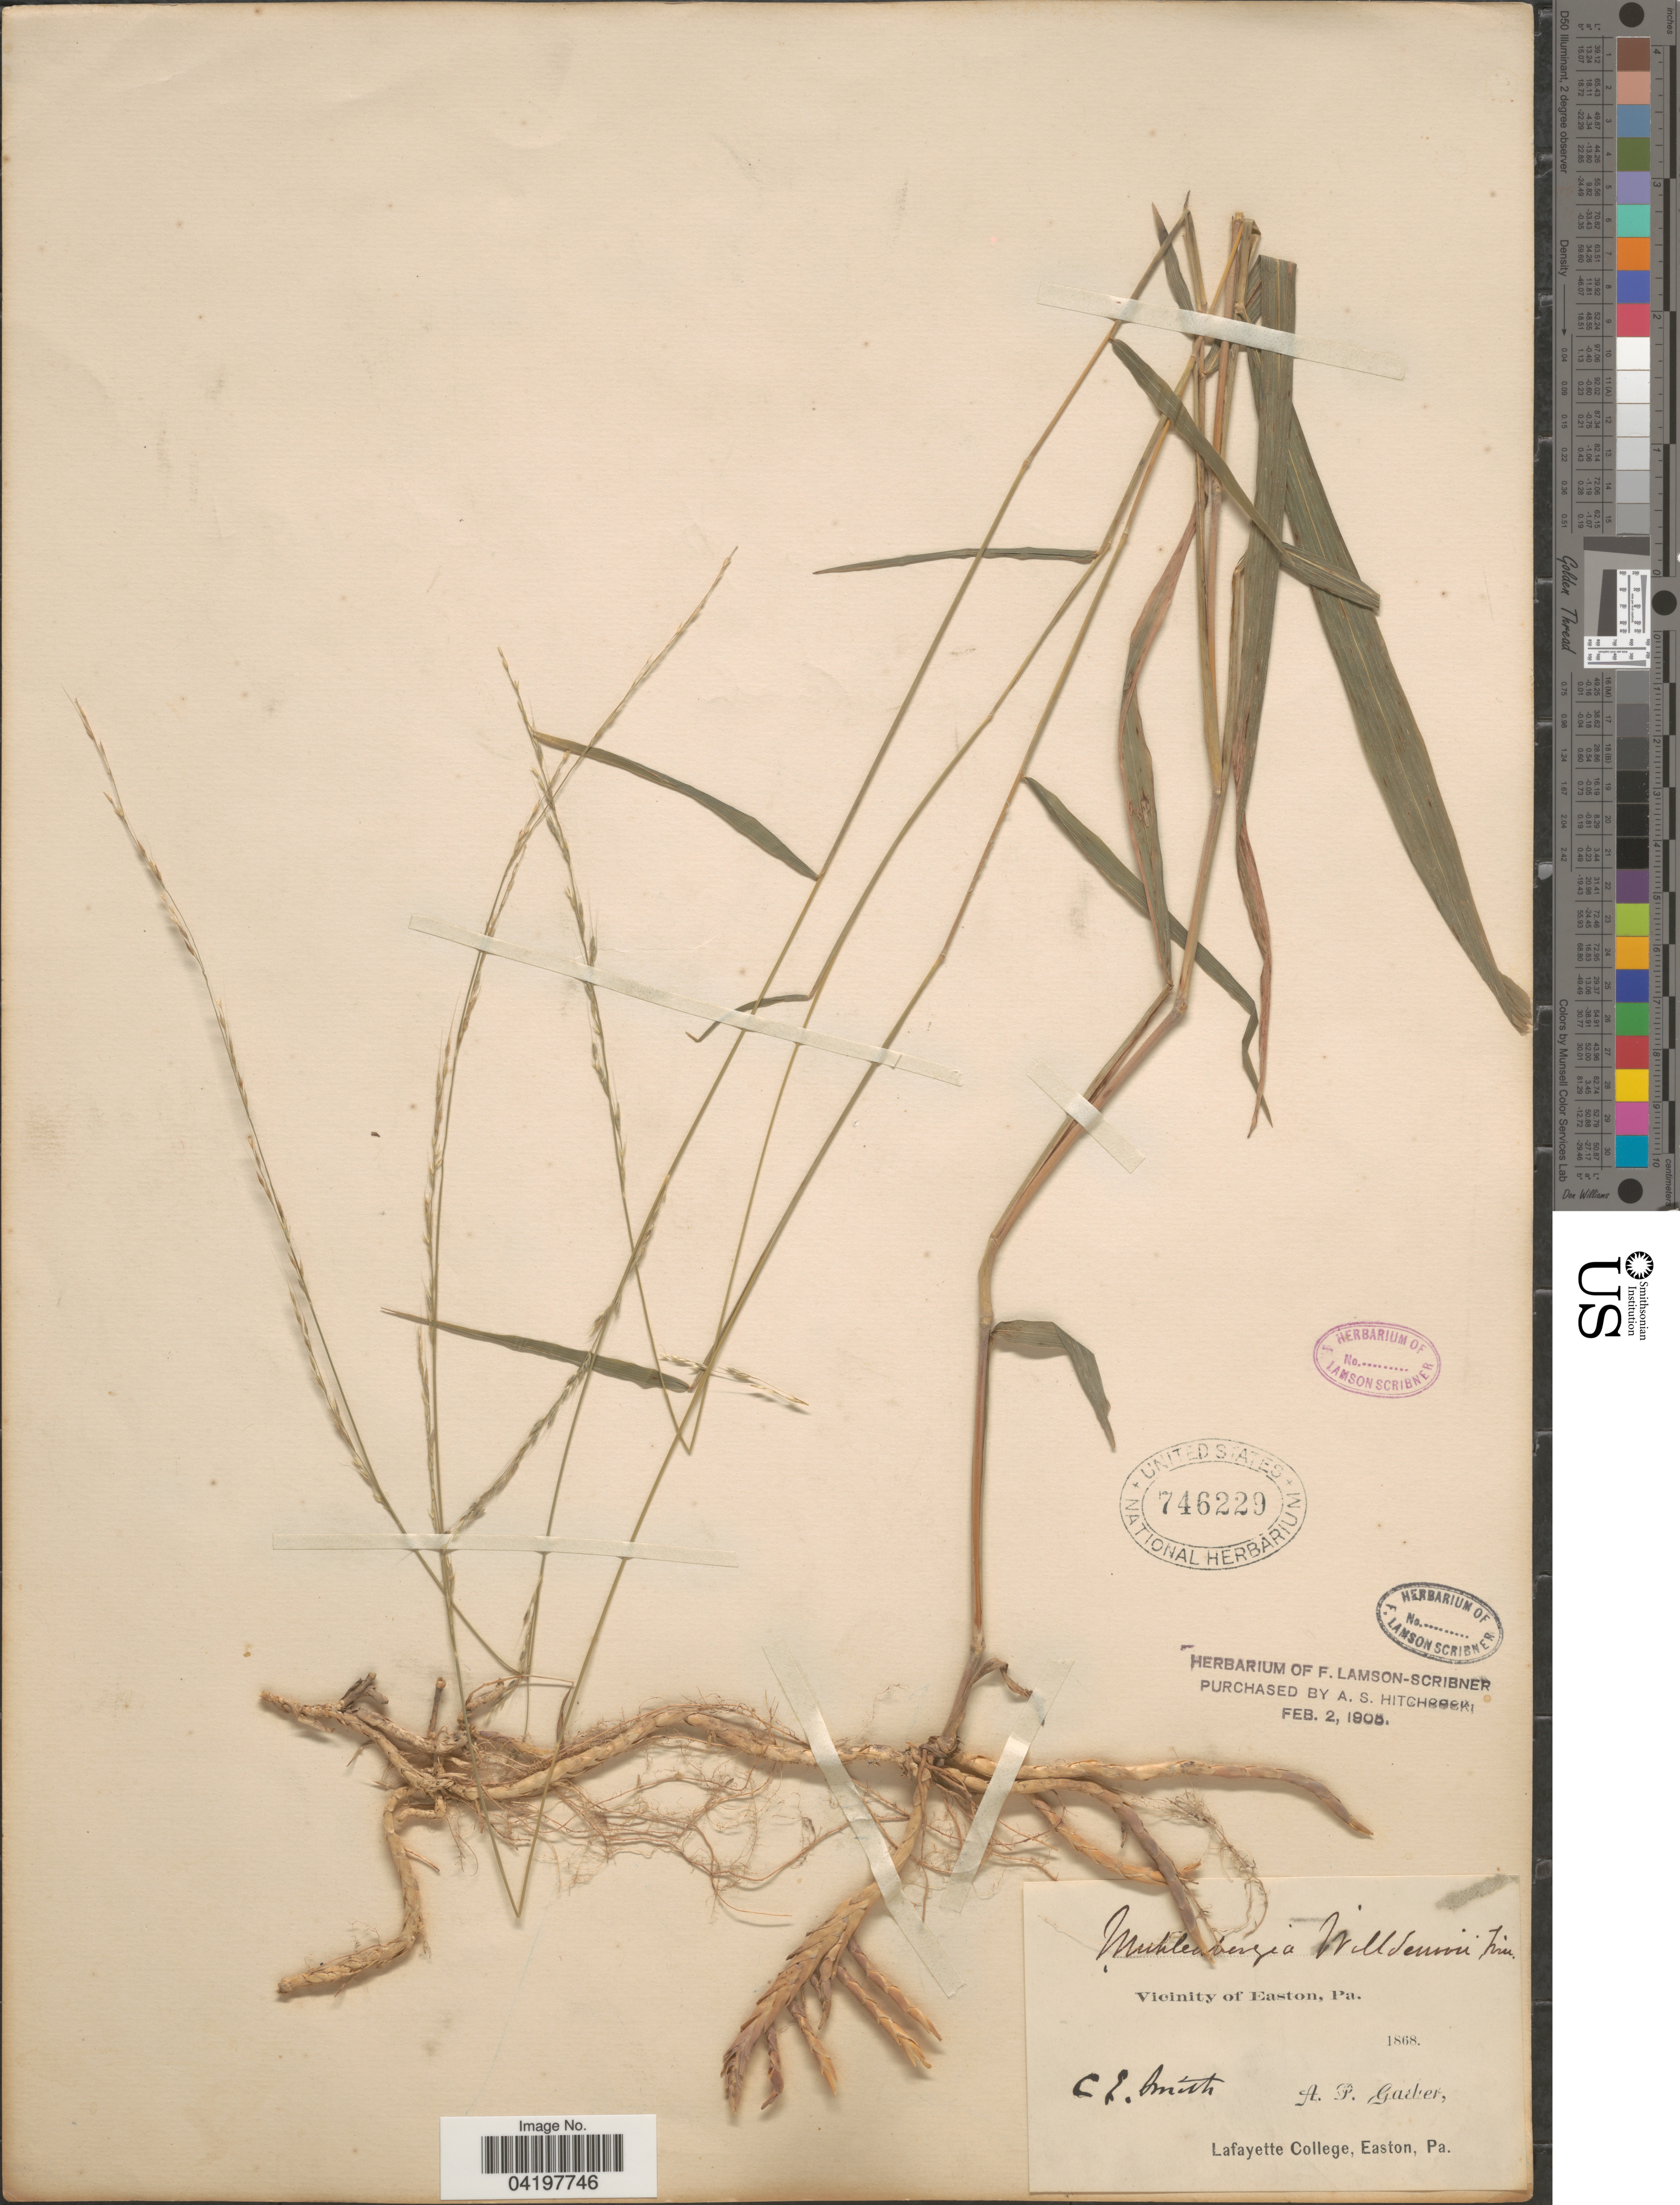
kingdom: Plantae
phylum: Tracheophyta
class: Liliopsida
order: Poales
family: Poaceae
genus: Muhlenbergia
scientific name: Muhlenbergia tenuiflora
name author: (Willd.) Britton, Stearns & Poggenb.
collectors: C. E. Smith Jr.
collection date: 1868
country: United States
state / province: Pennsylvania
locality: Vicinity of Easton.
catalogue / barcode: US 746229